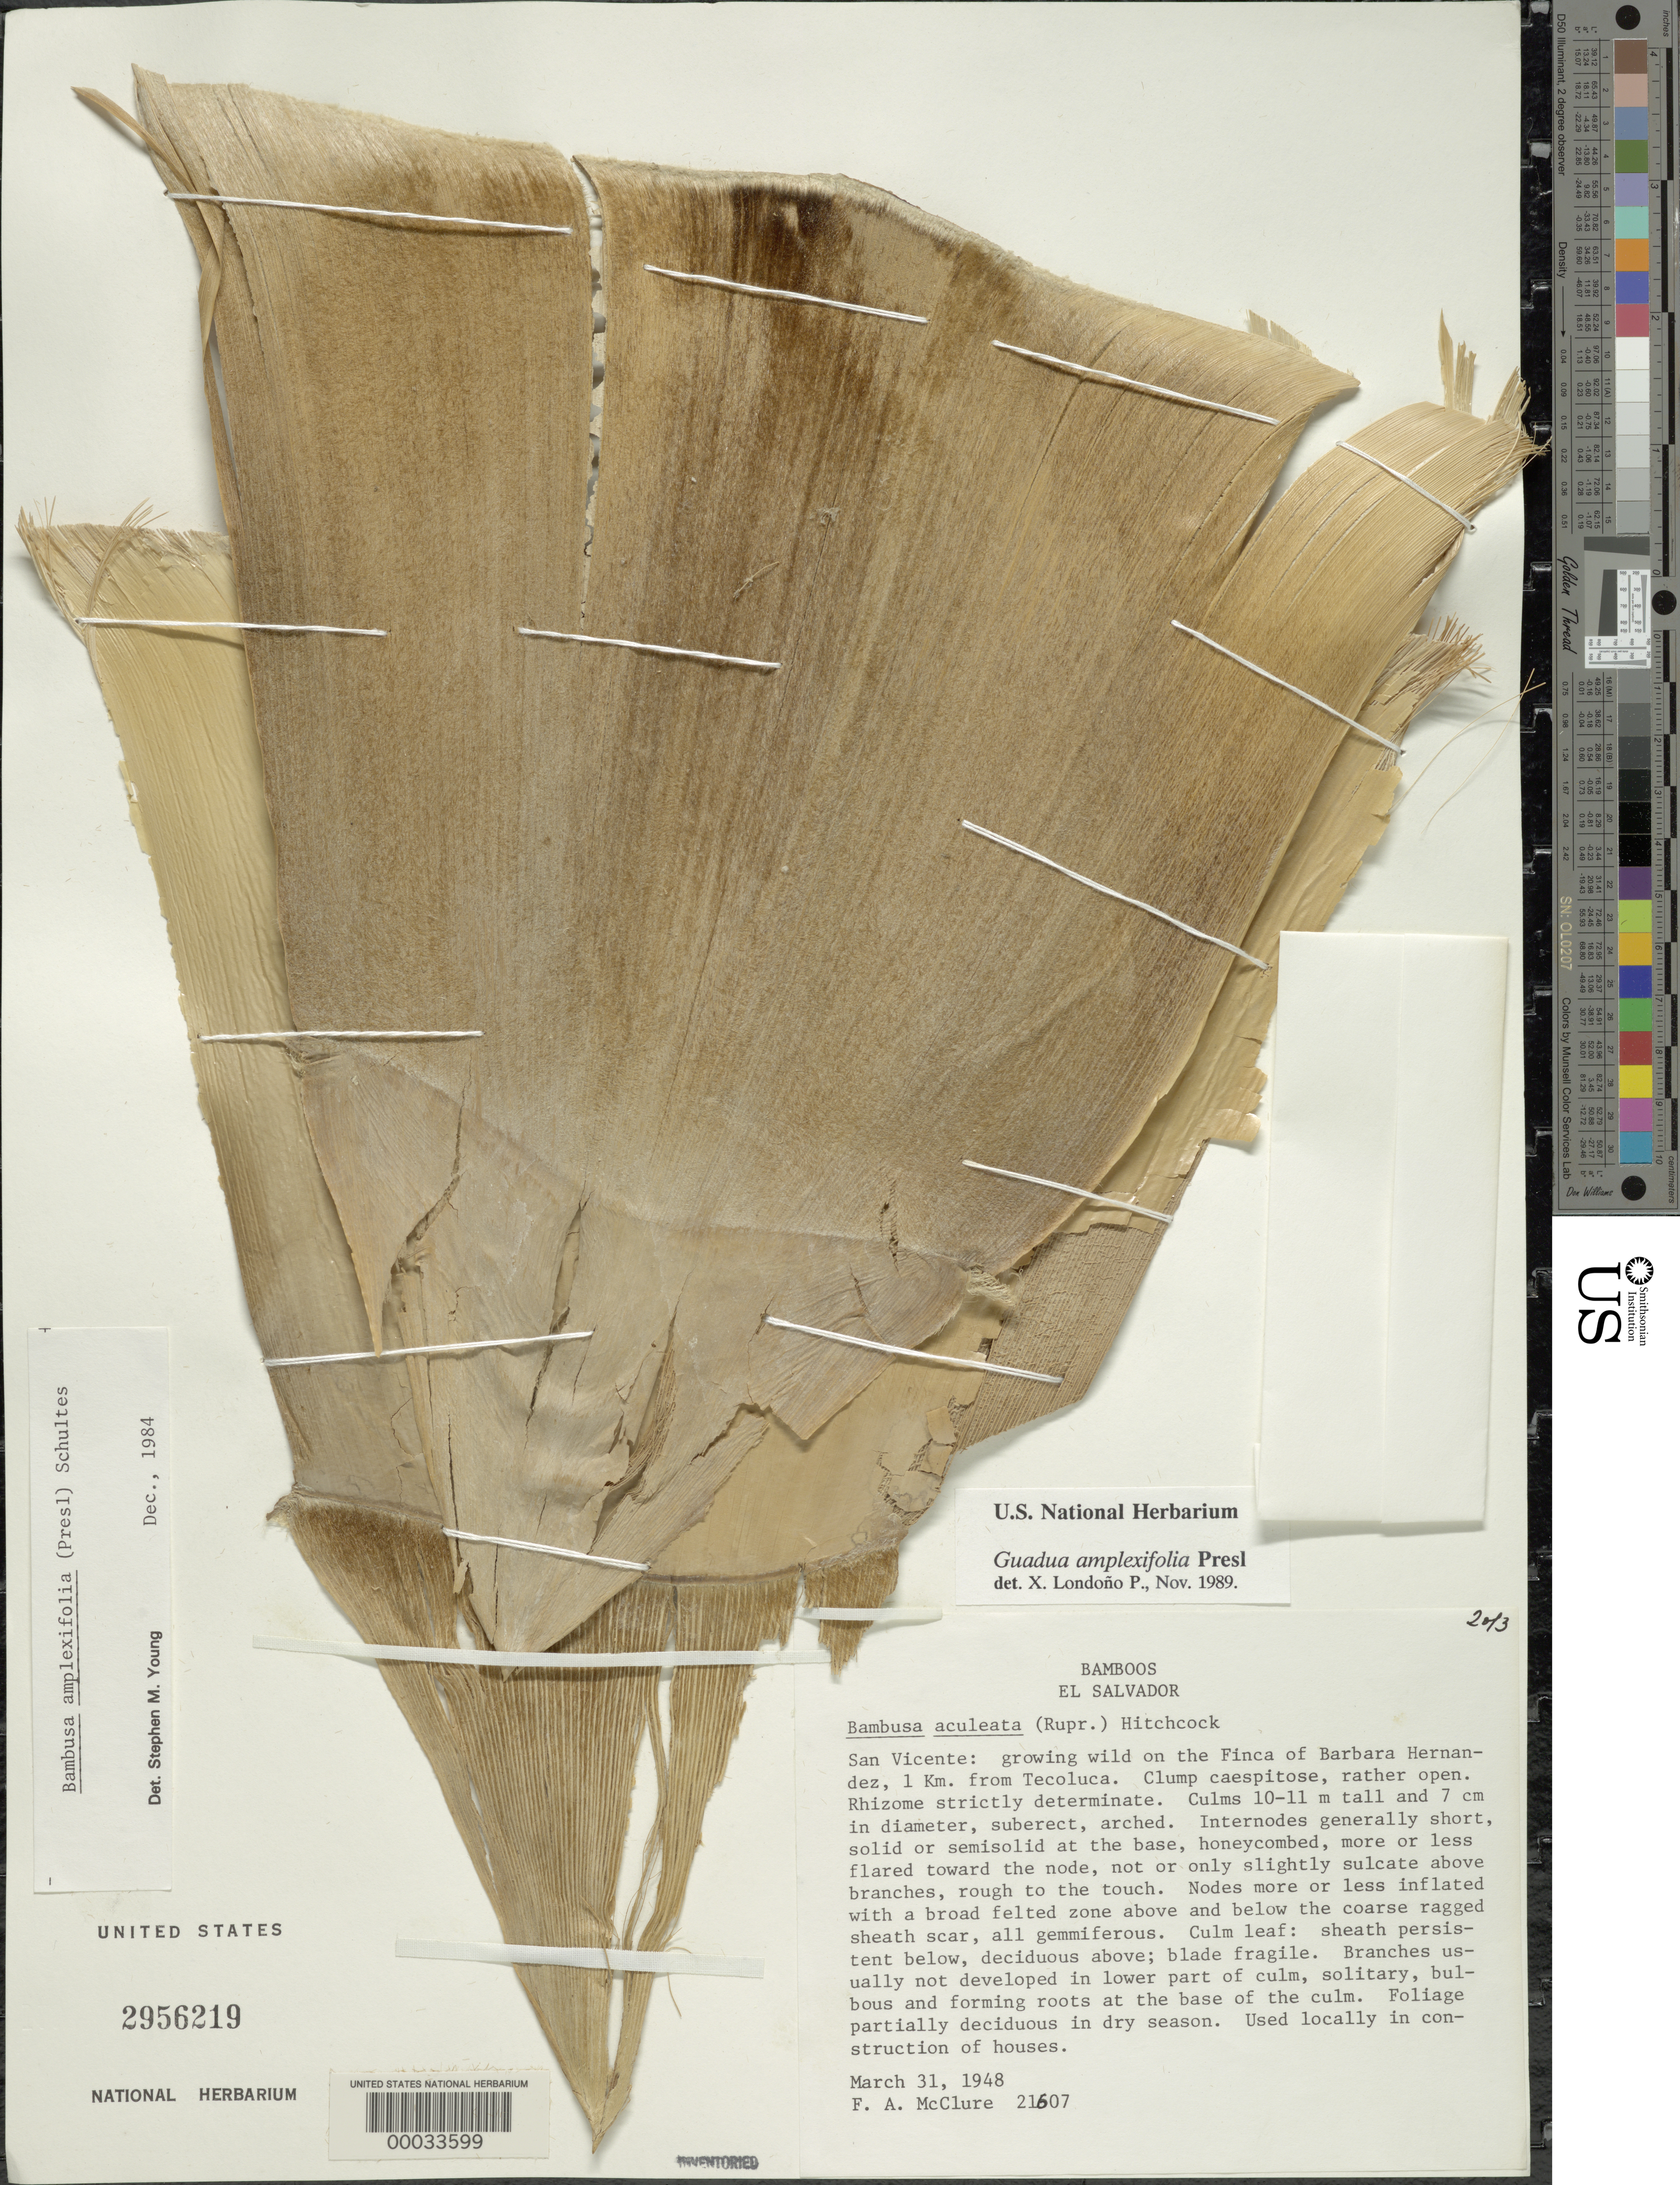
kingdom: Plantae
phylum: Tracheophyta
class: Liliopsida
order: Poales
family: Poaceae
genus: Guadua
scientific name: Guadua amplexifolia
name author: J. Presl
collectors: F. A. McClure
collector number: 21607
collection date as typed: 31 Mar 1948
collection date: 1948-03-31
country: El Salvador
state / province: San Vincente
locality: Tecoluca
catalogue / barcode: US 2956219